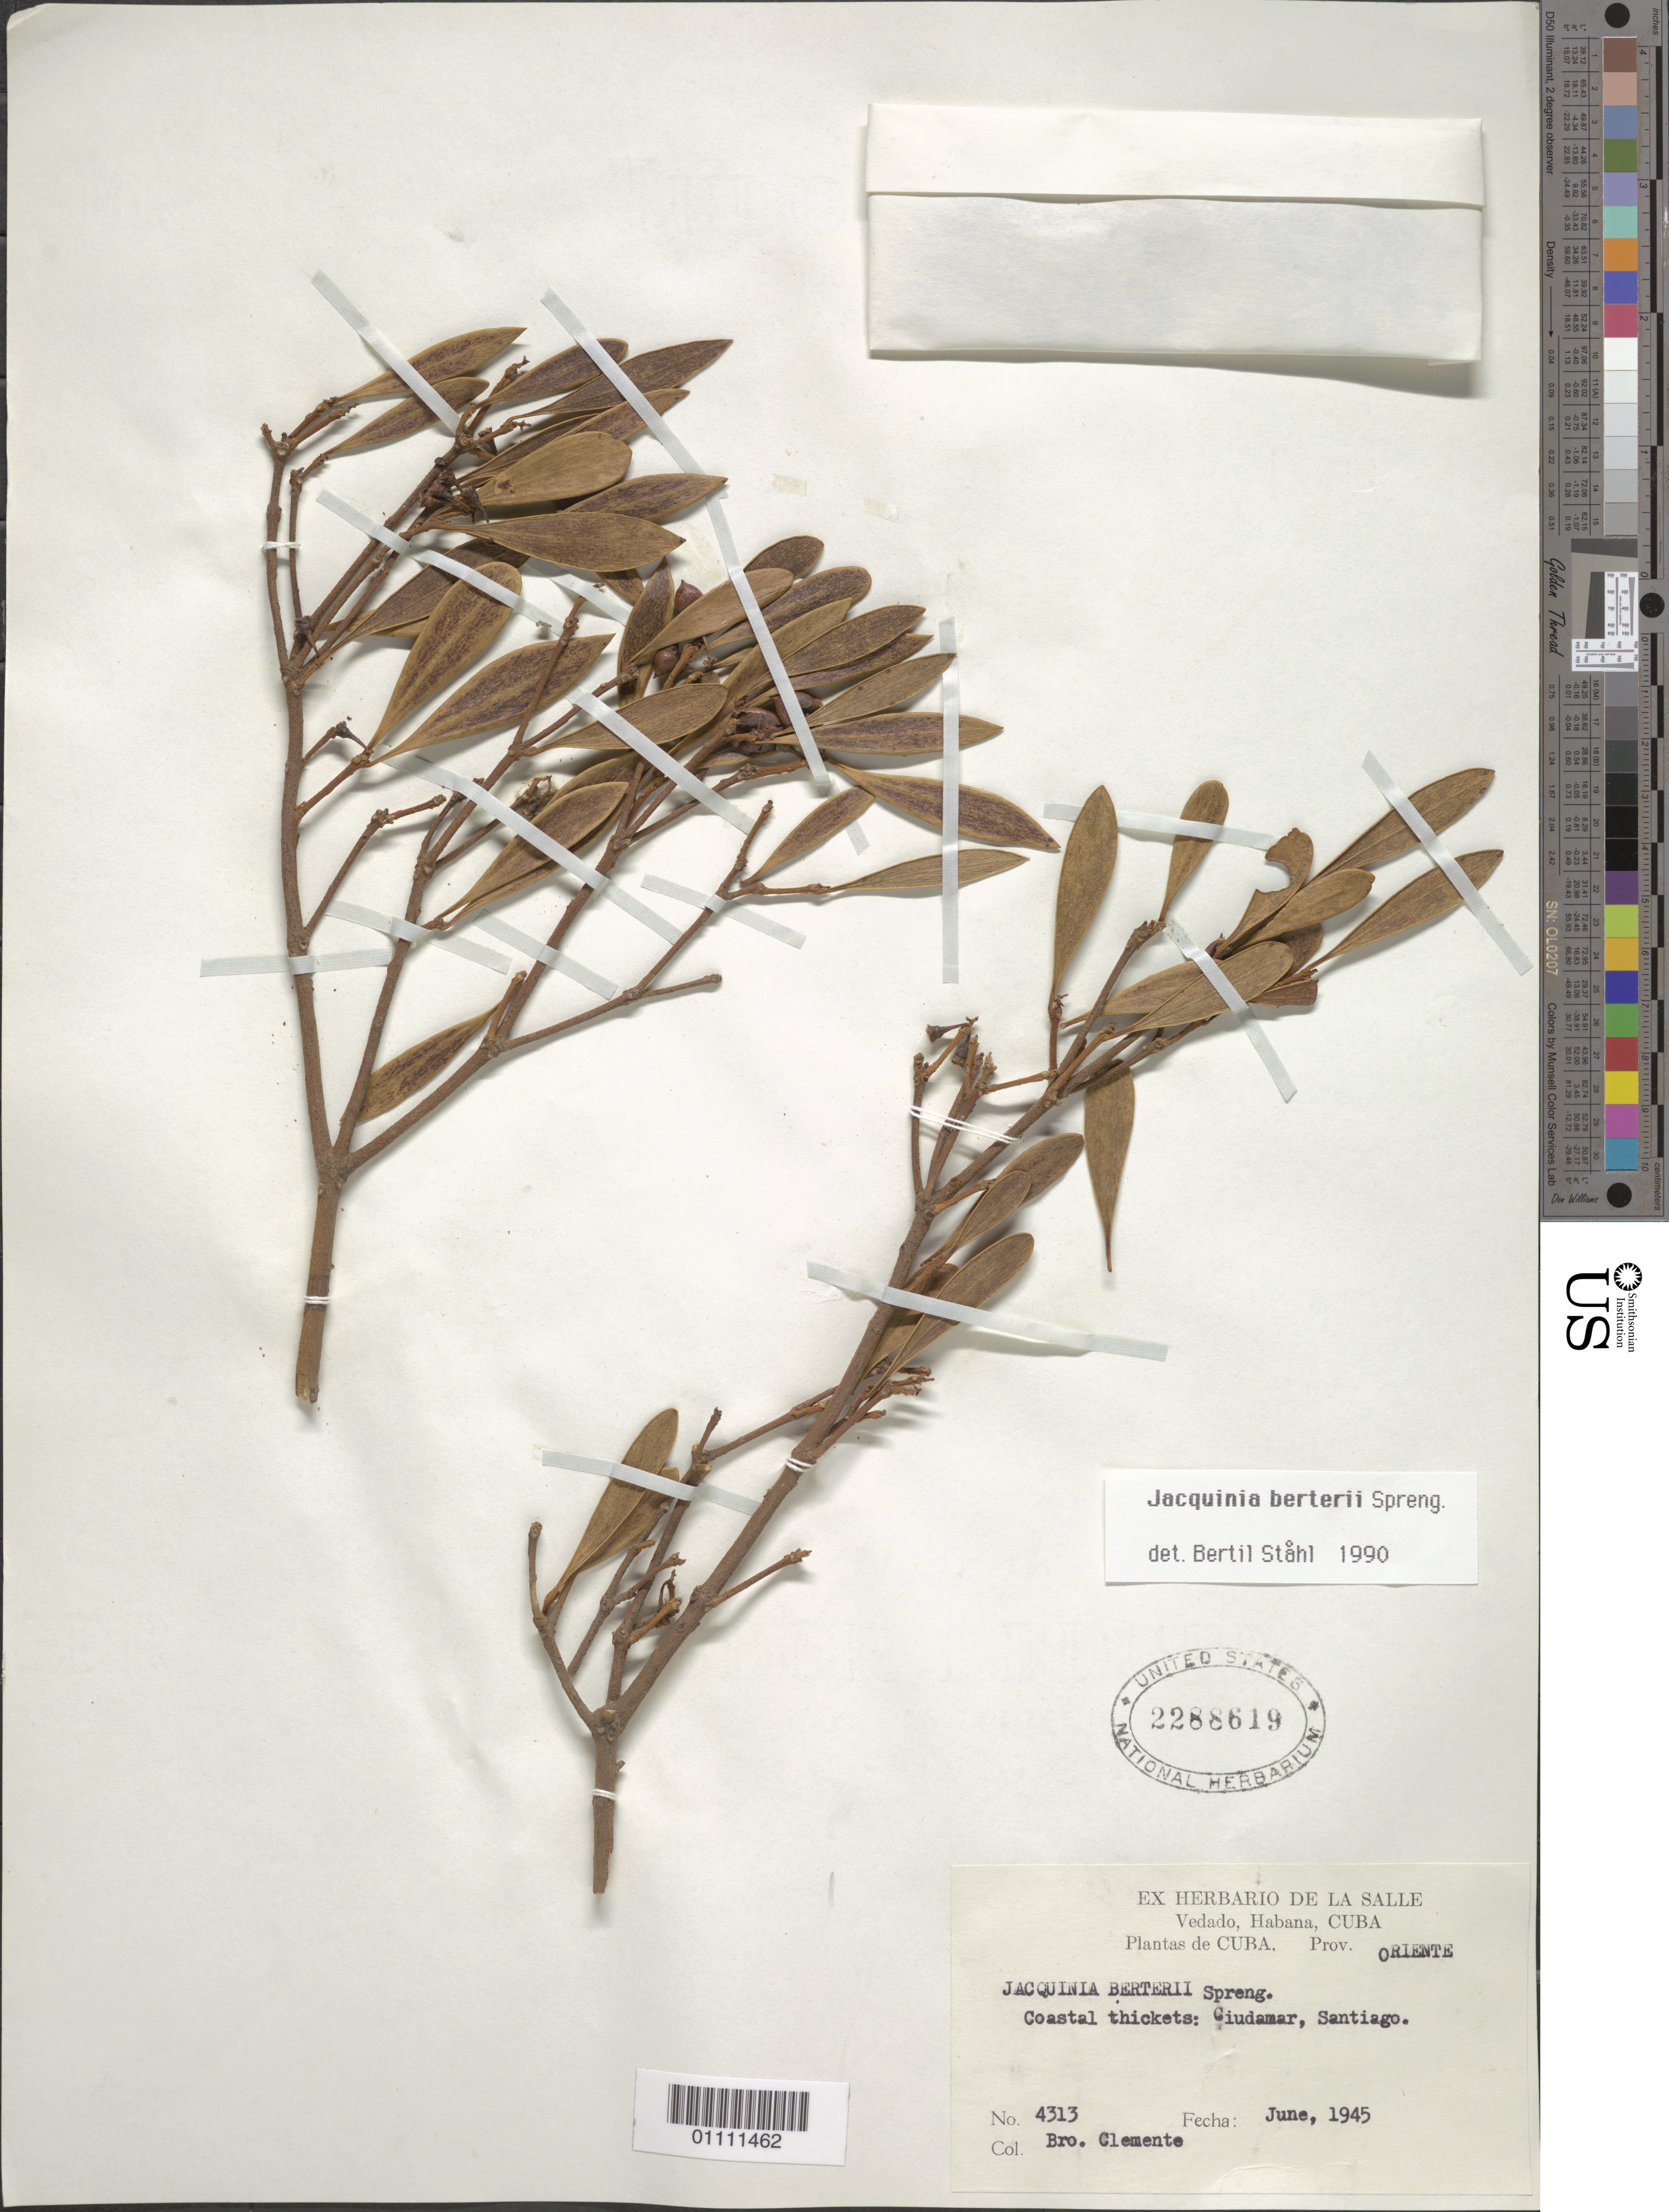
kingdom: Plantae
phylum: Tracheophyta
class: Magnoliopsida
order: Ericales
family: Primulaceae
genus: Jacquinia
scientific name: Jacquinia berteroi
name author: Spreng.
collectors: Bro. Clemente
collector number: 4313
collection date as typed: Jun 1945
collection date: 1945-06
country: Cuba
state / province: Santiago de Cuba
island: Cuba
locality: Coastal thickets: Ciudamar, Santiago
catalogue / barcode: US 2288619